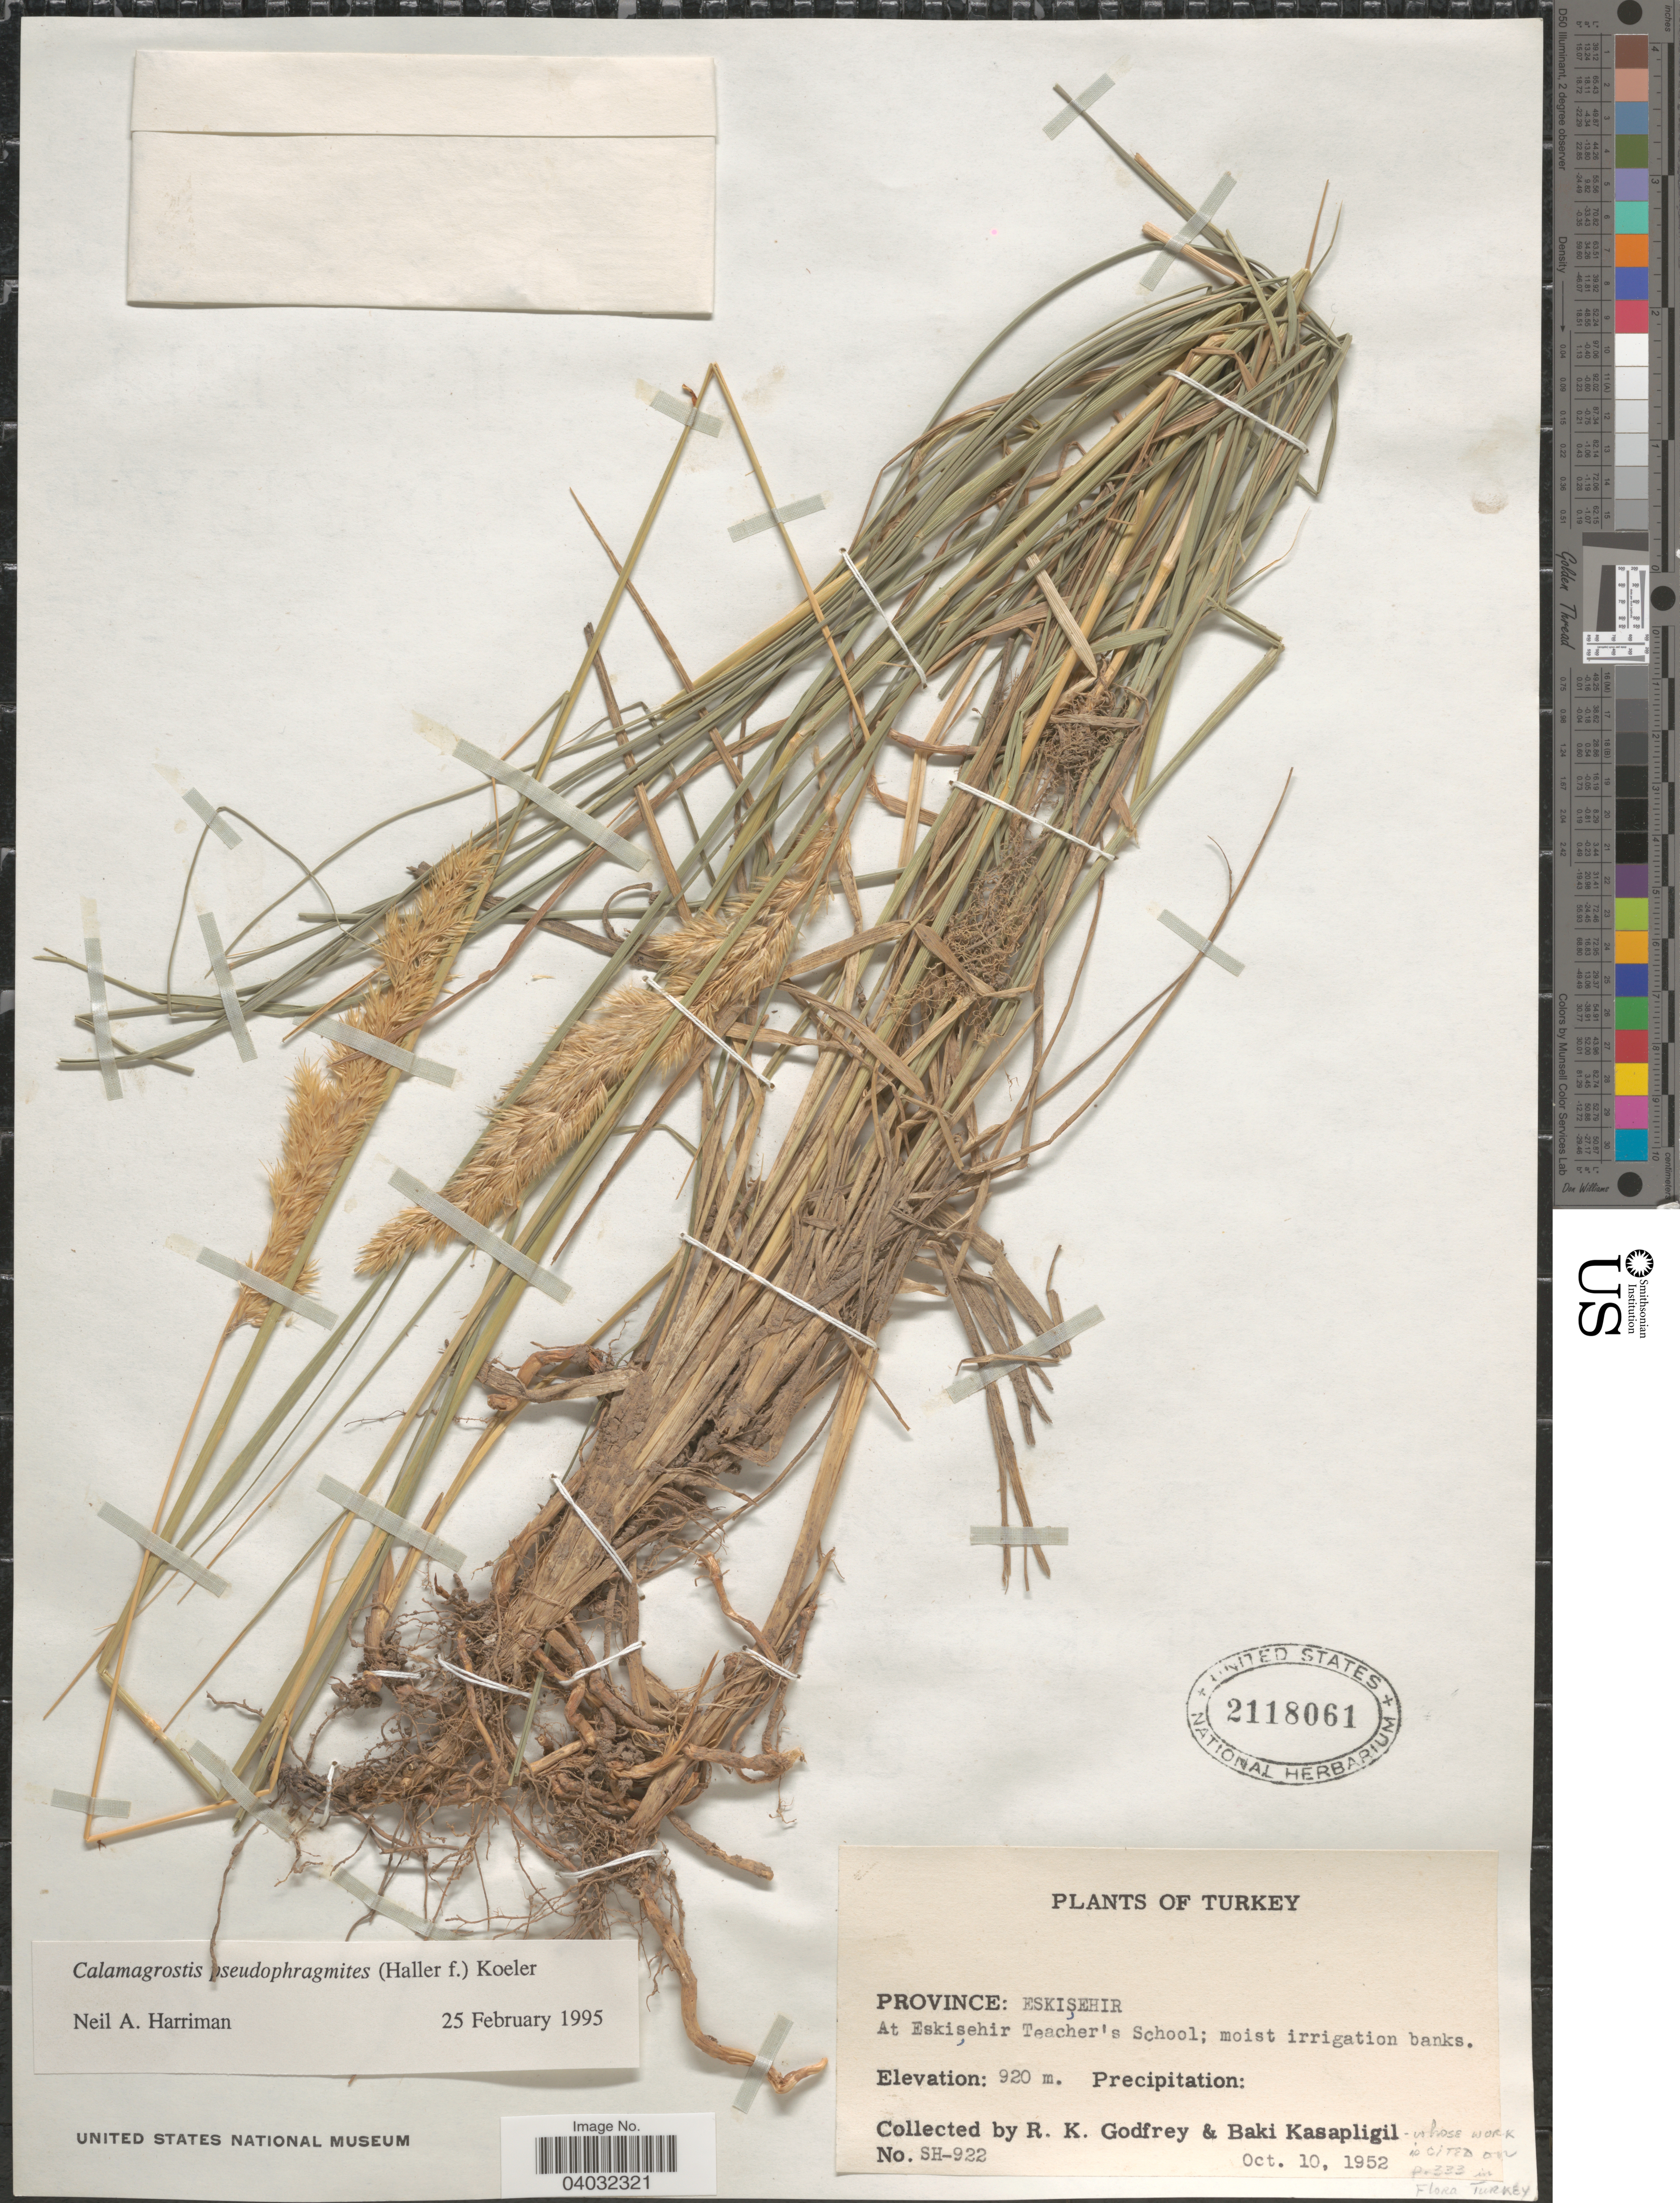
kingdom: Plantae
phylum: Tracheophyta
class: Liliopsida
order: Poales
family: Poaceae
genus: Calamagrostis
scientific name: Calamagrostis pseudophragmites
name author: (Haller f.) Koeler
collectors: R. K. Godfrey & B. Kasapligil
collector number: SH-922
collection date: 1952-10-10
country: Turkey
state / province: Eskisehir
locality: Province Eskişehir. At Eskişehir Teacher's School.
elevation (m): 920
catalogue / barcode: US 2118061